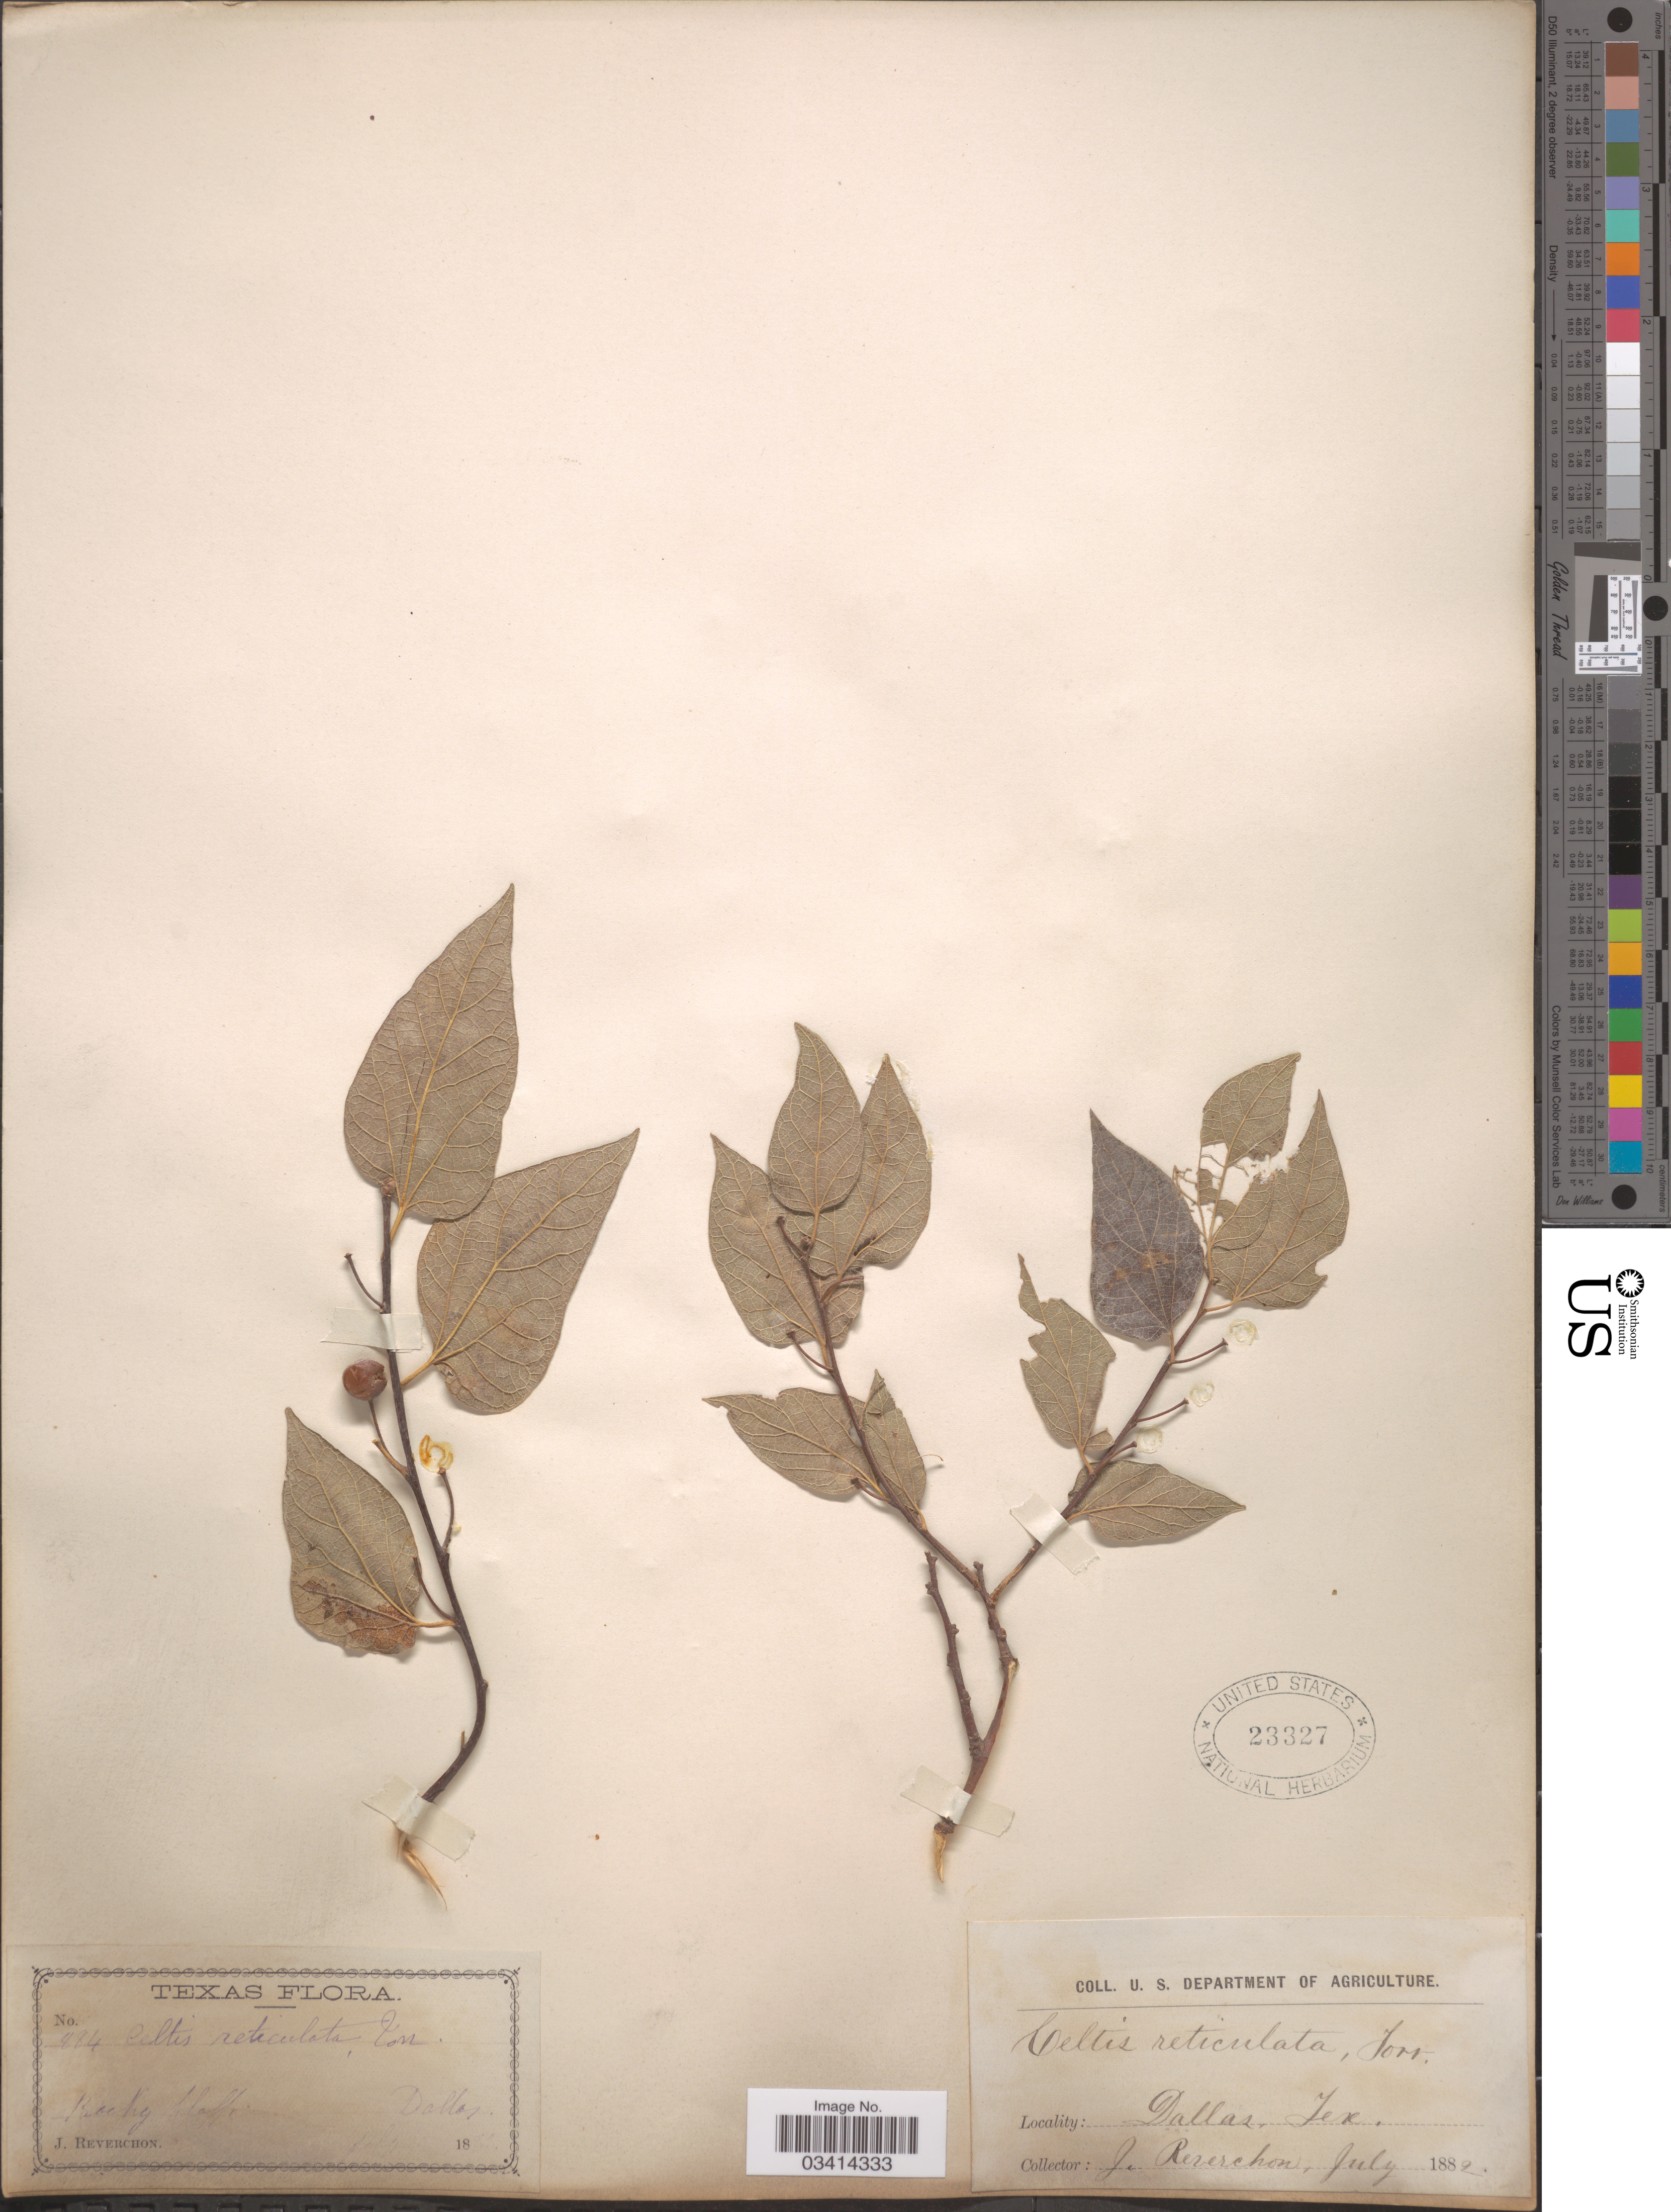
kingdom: Plantae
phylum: Tracheophyta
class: Magnoliopsida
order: Rosales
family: Cannabaceae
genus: Celtis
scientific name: Celtis reticulata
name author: Torr.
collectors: J. Reverchon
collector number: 484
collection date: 1882-07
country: United States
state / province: Texas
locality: Dallas.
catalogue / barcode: US 23327